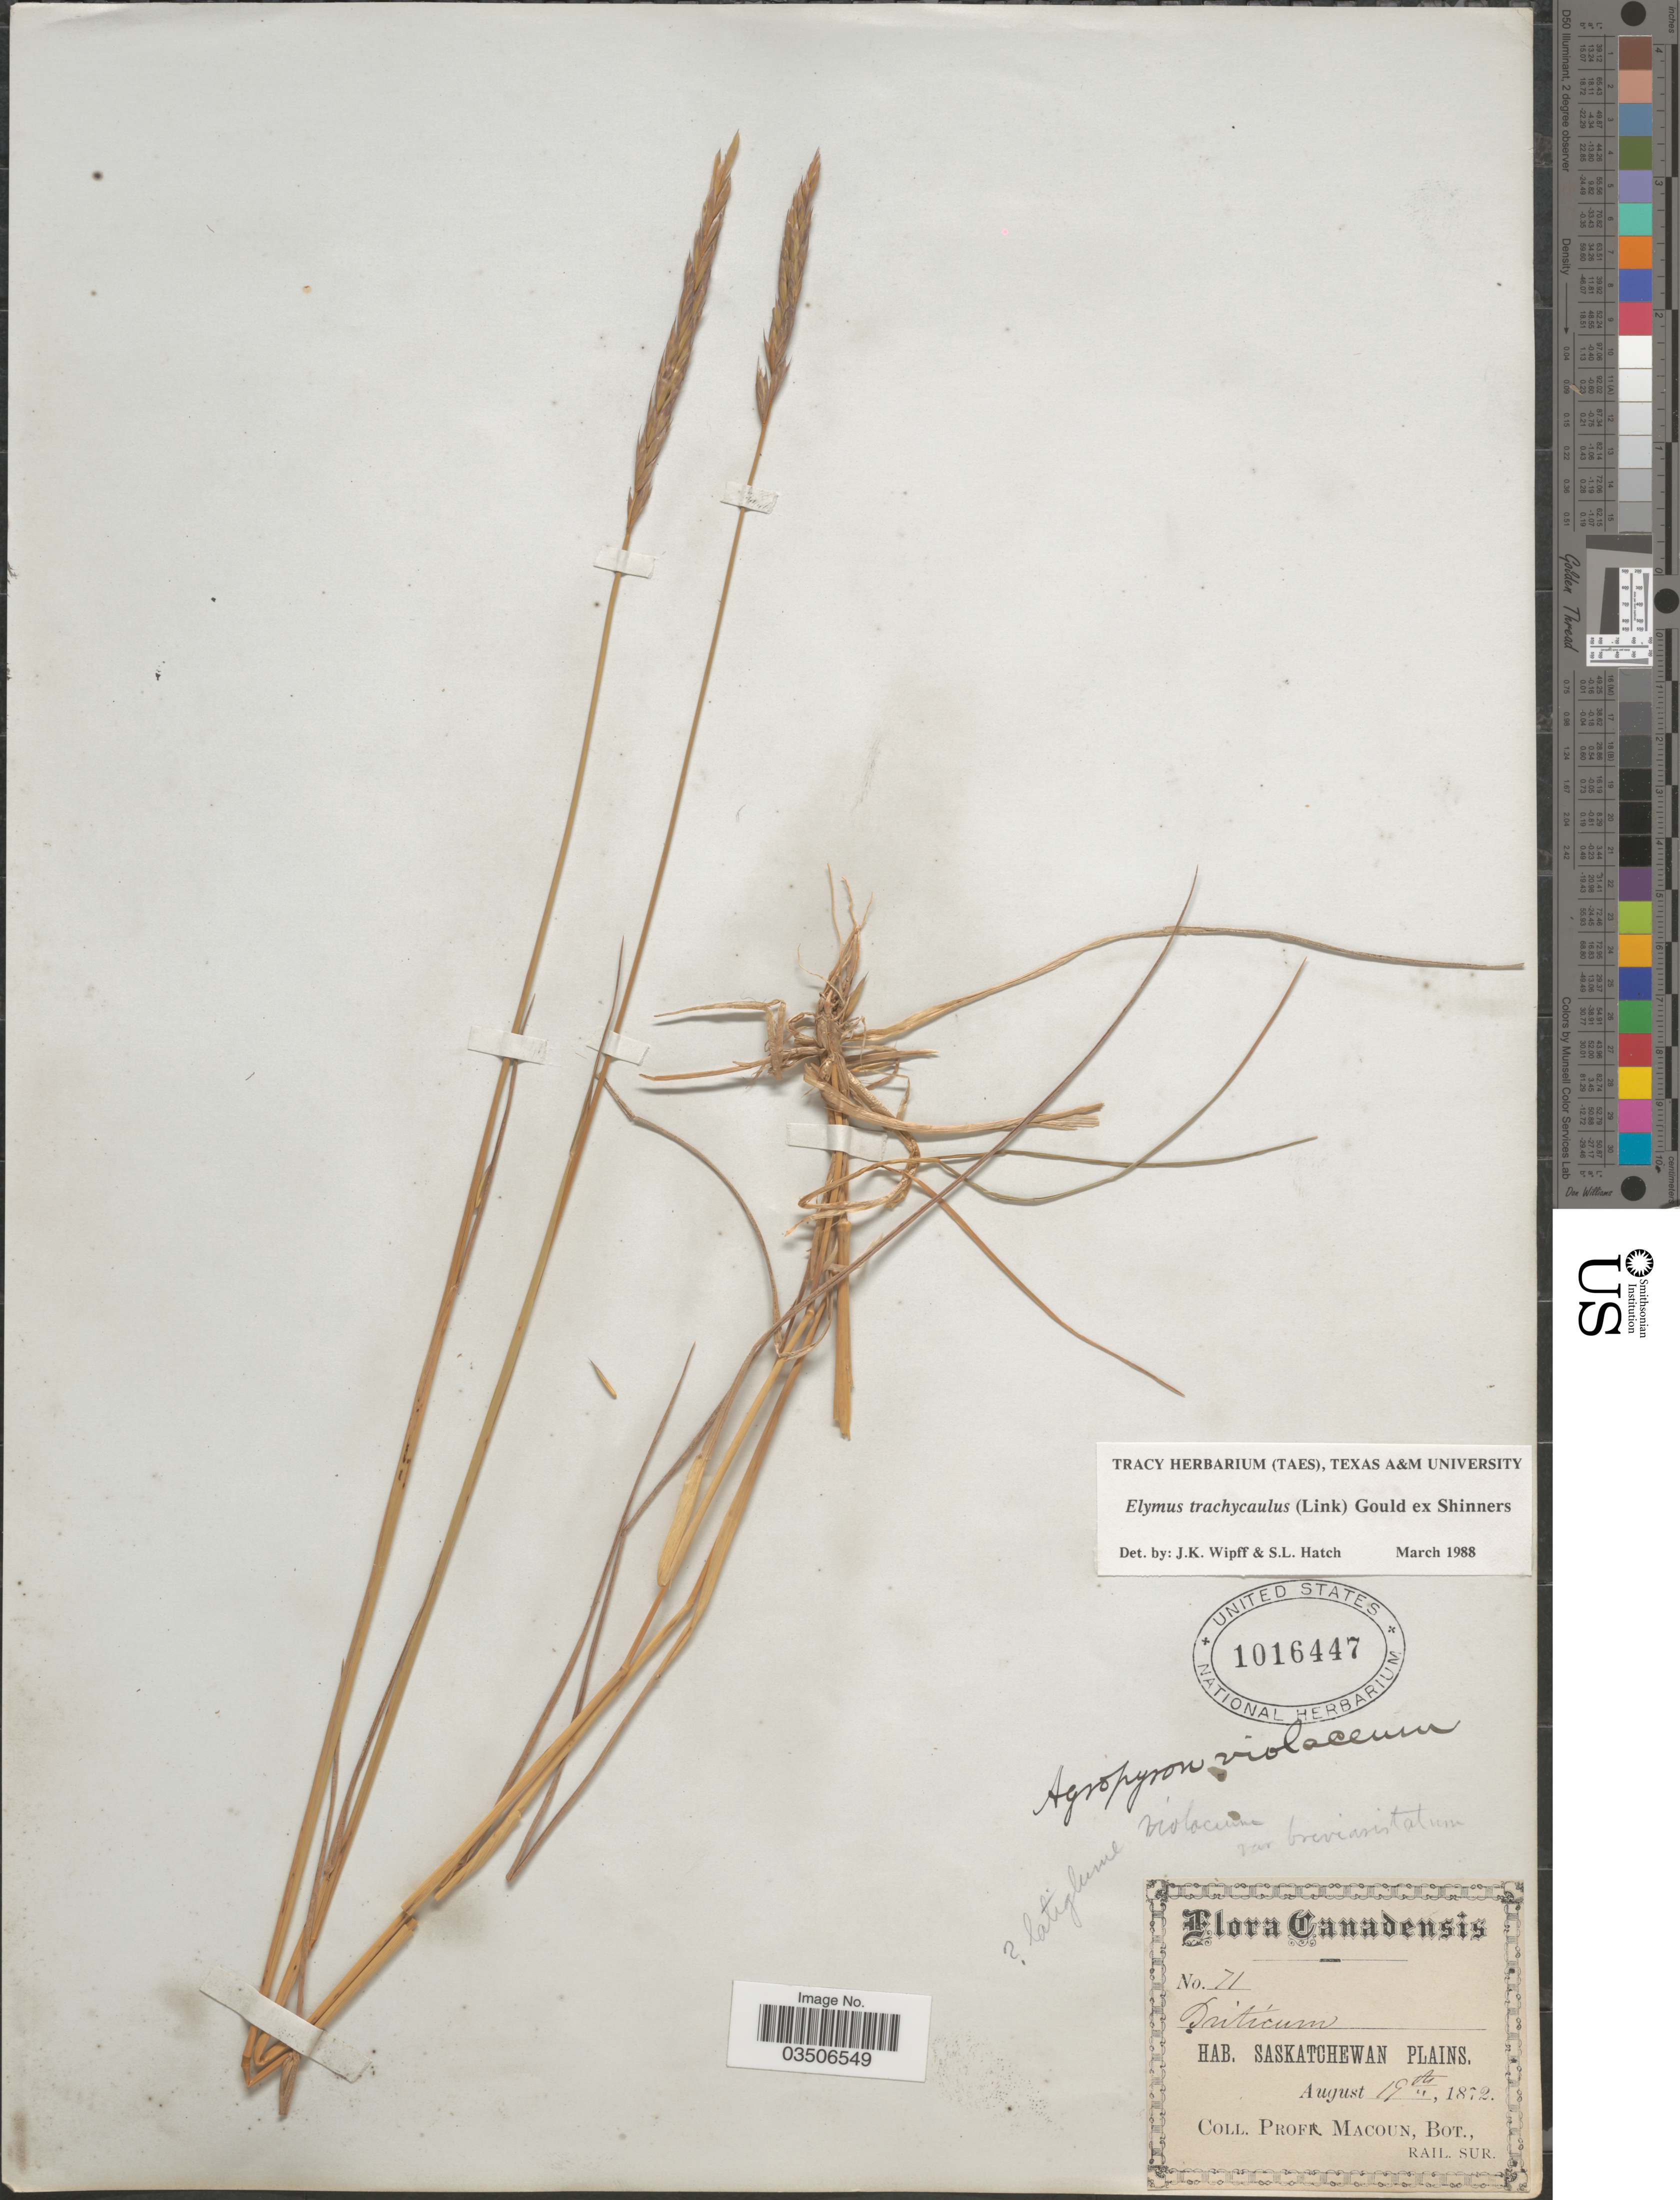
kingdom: Plantae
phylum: Tracheophyta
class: Liliopsida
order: Poales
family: Poaceae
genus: Elymus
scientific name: Elymus trachycaulus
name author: (Link) Gould ex Shinners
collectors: Prof. Macoun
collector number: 71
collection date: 1872-08-19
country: Canada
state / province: Saskatchewan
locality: Saskatchewan Plains.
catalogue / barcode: US 1016447